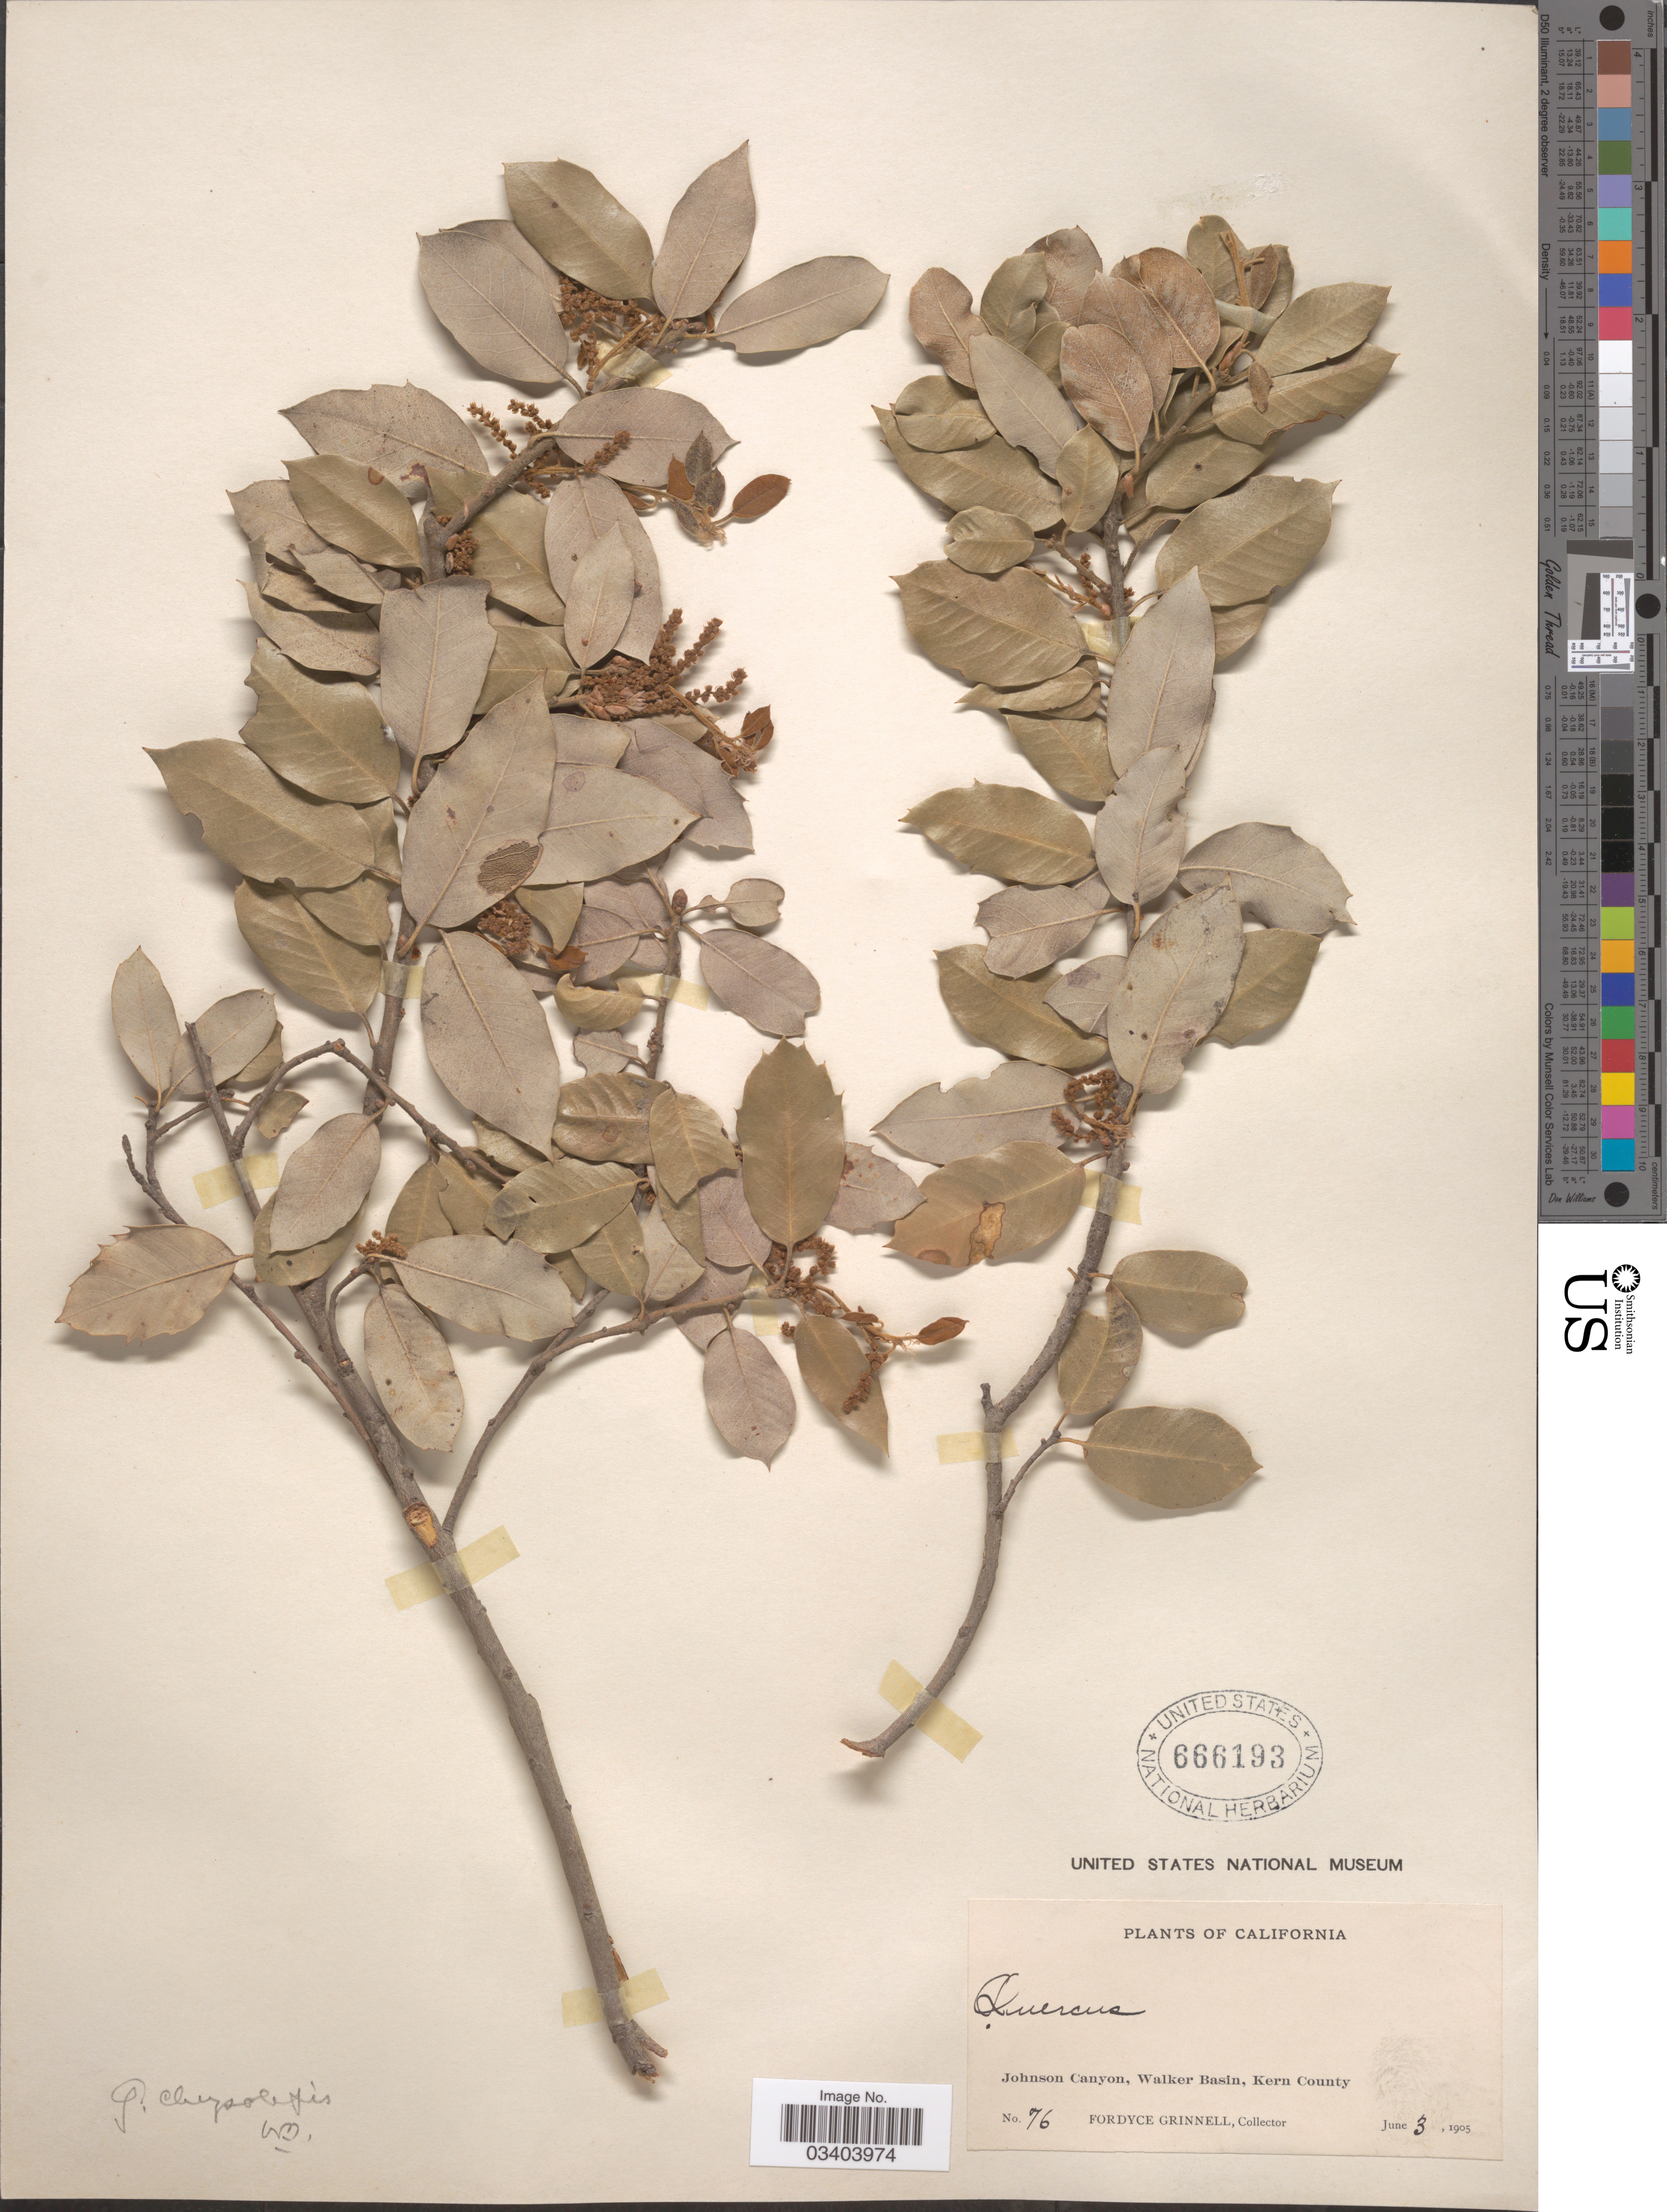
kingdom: Plantae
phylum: Tracheophyta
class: Magnoliopsida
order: Fagales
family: Fagaceae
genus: Quercus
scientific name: Quercus chrysolepis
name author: Liebm.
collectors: F. Grinnell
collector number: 76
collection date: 1905-06-03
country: United States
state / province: California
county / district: Kern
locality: Johnson Canyon, Walker Basin, Kern County.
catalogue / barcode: US 666193